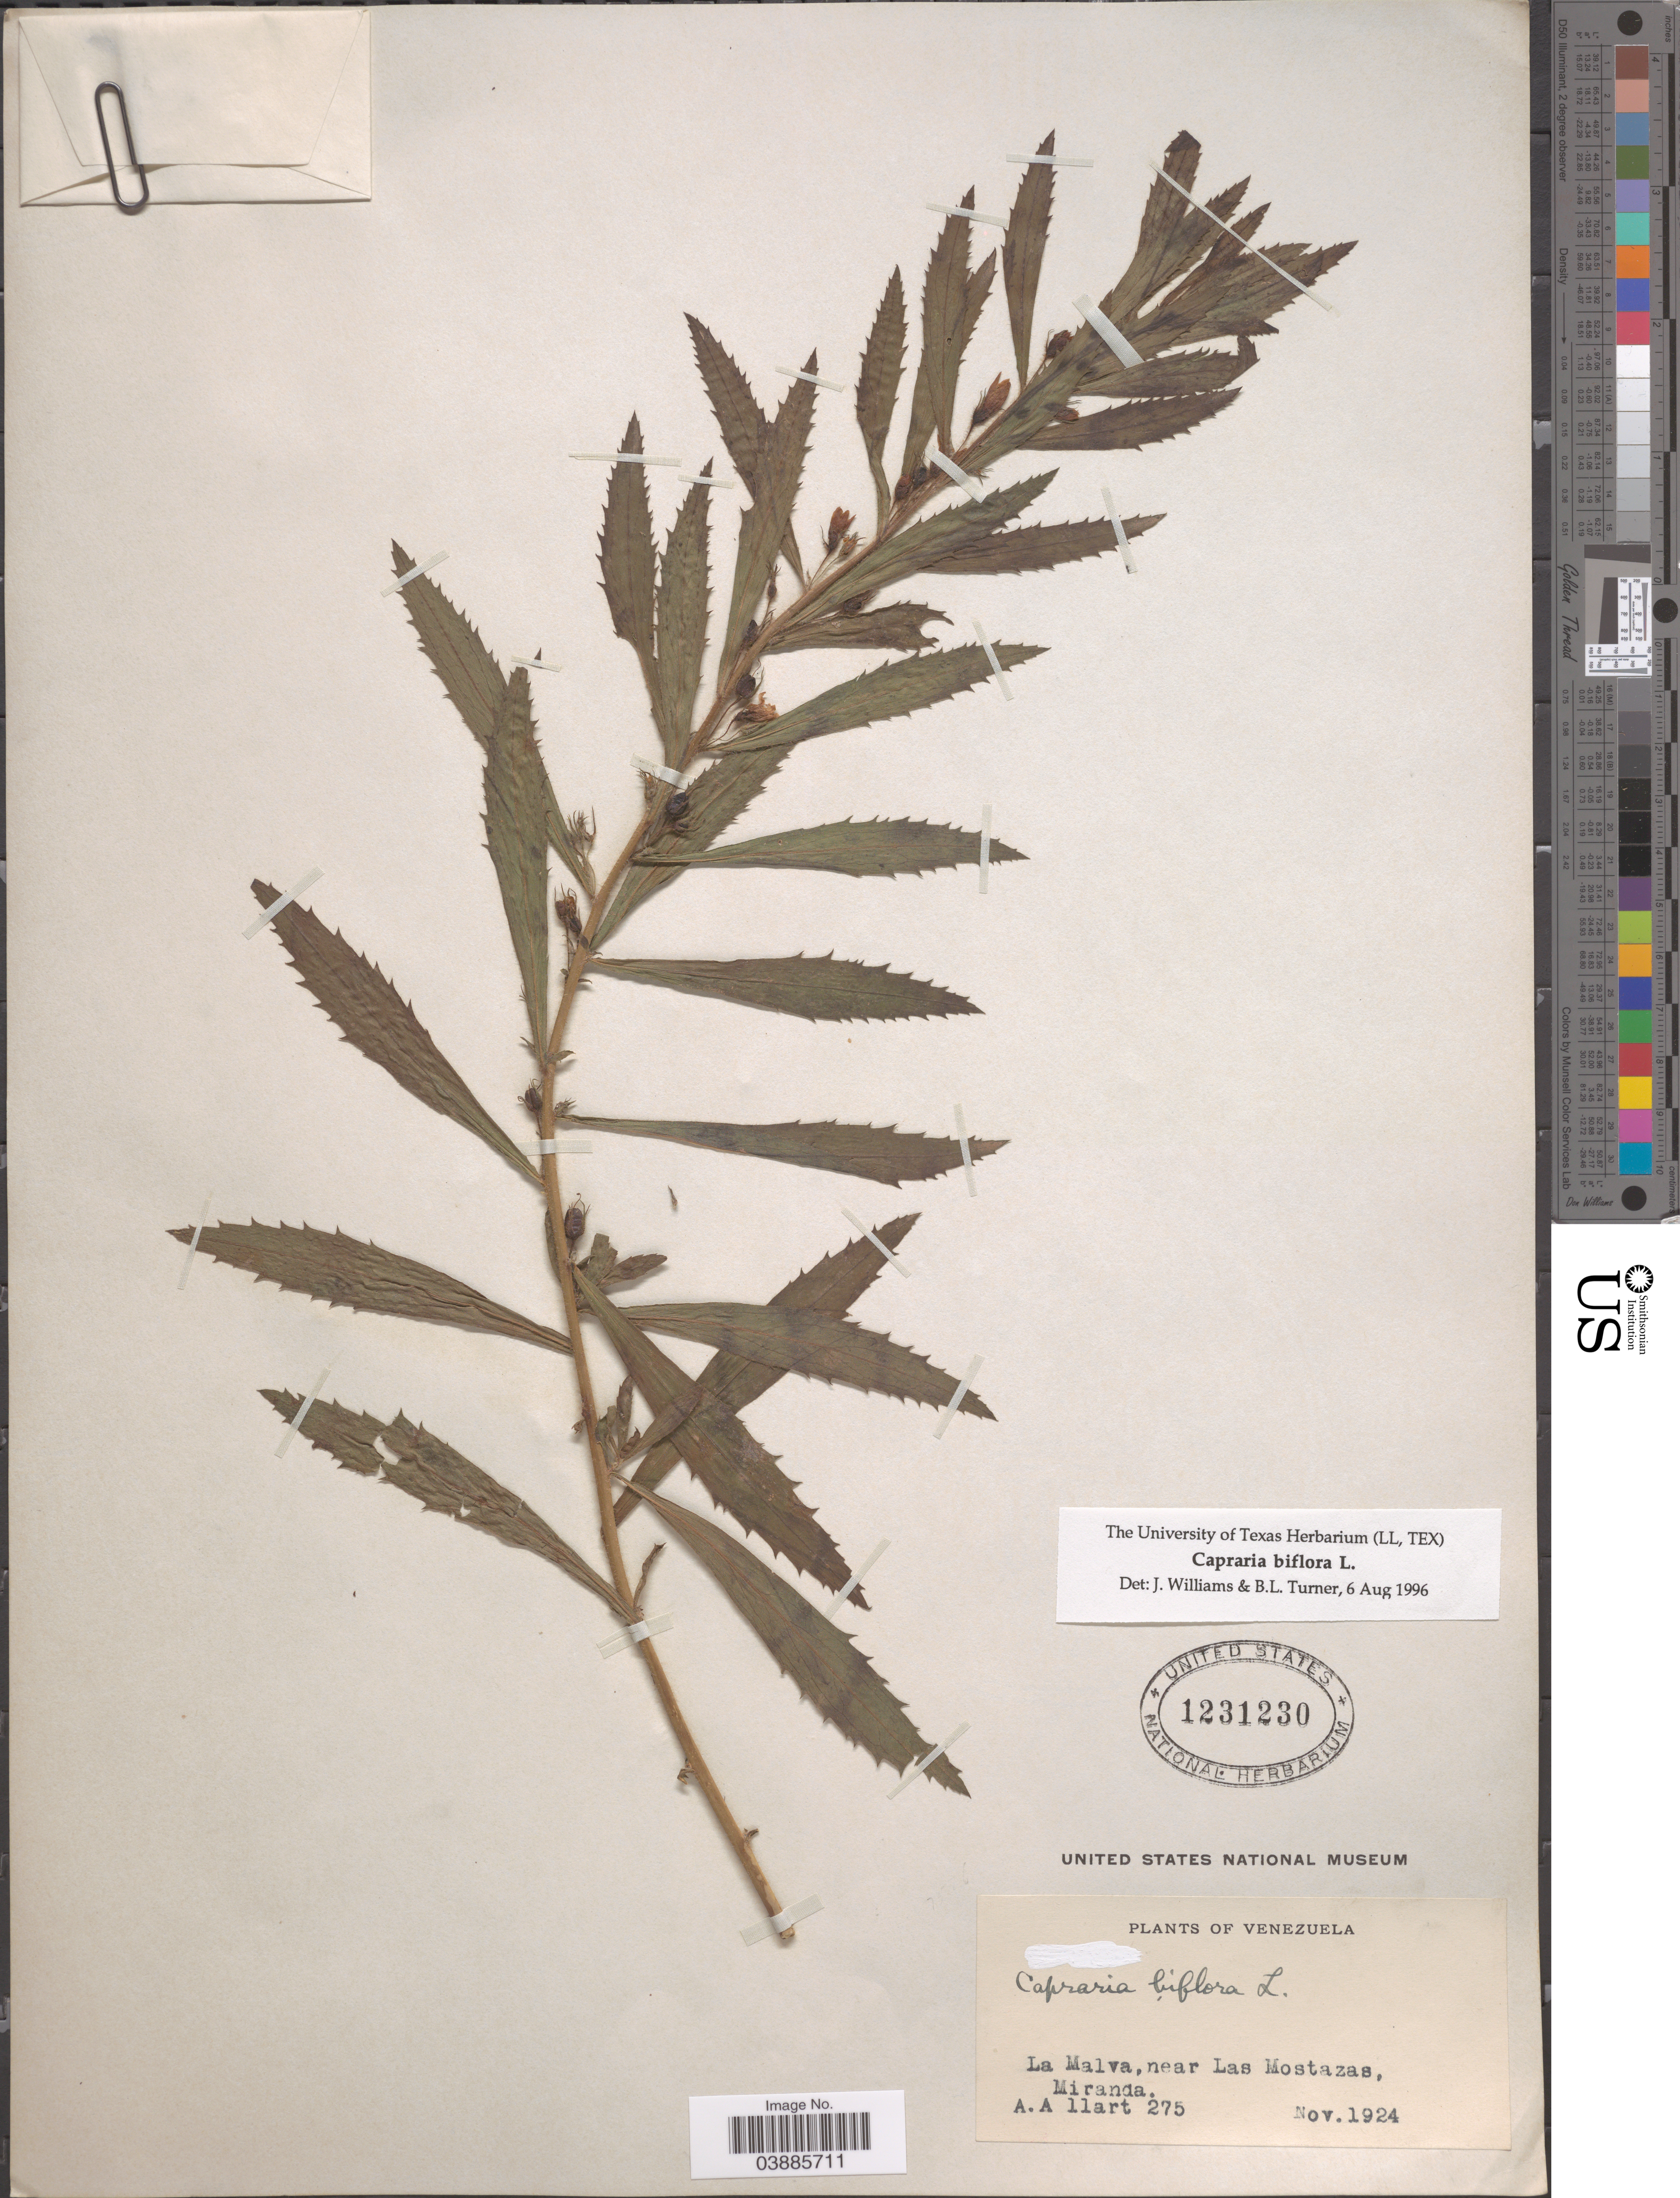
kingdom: Plantae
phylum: Tracheophyta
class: Magnoliopsida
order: Lamiales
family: Scrophulariaceae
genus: Capraria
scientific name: Capraria biflora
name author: L.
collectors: A. Allart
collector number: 275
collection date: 1924-11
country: Venezuela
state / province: Miranda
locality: La Malva, near Los Mostazas.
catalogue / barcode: US 1231230